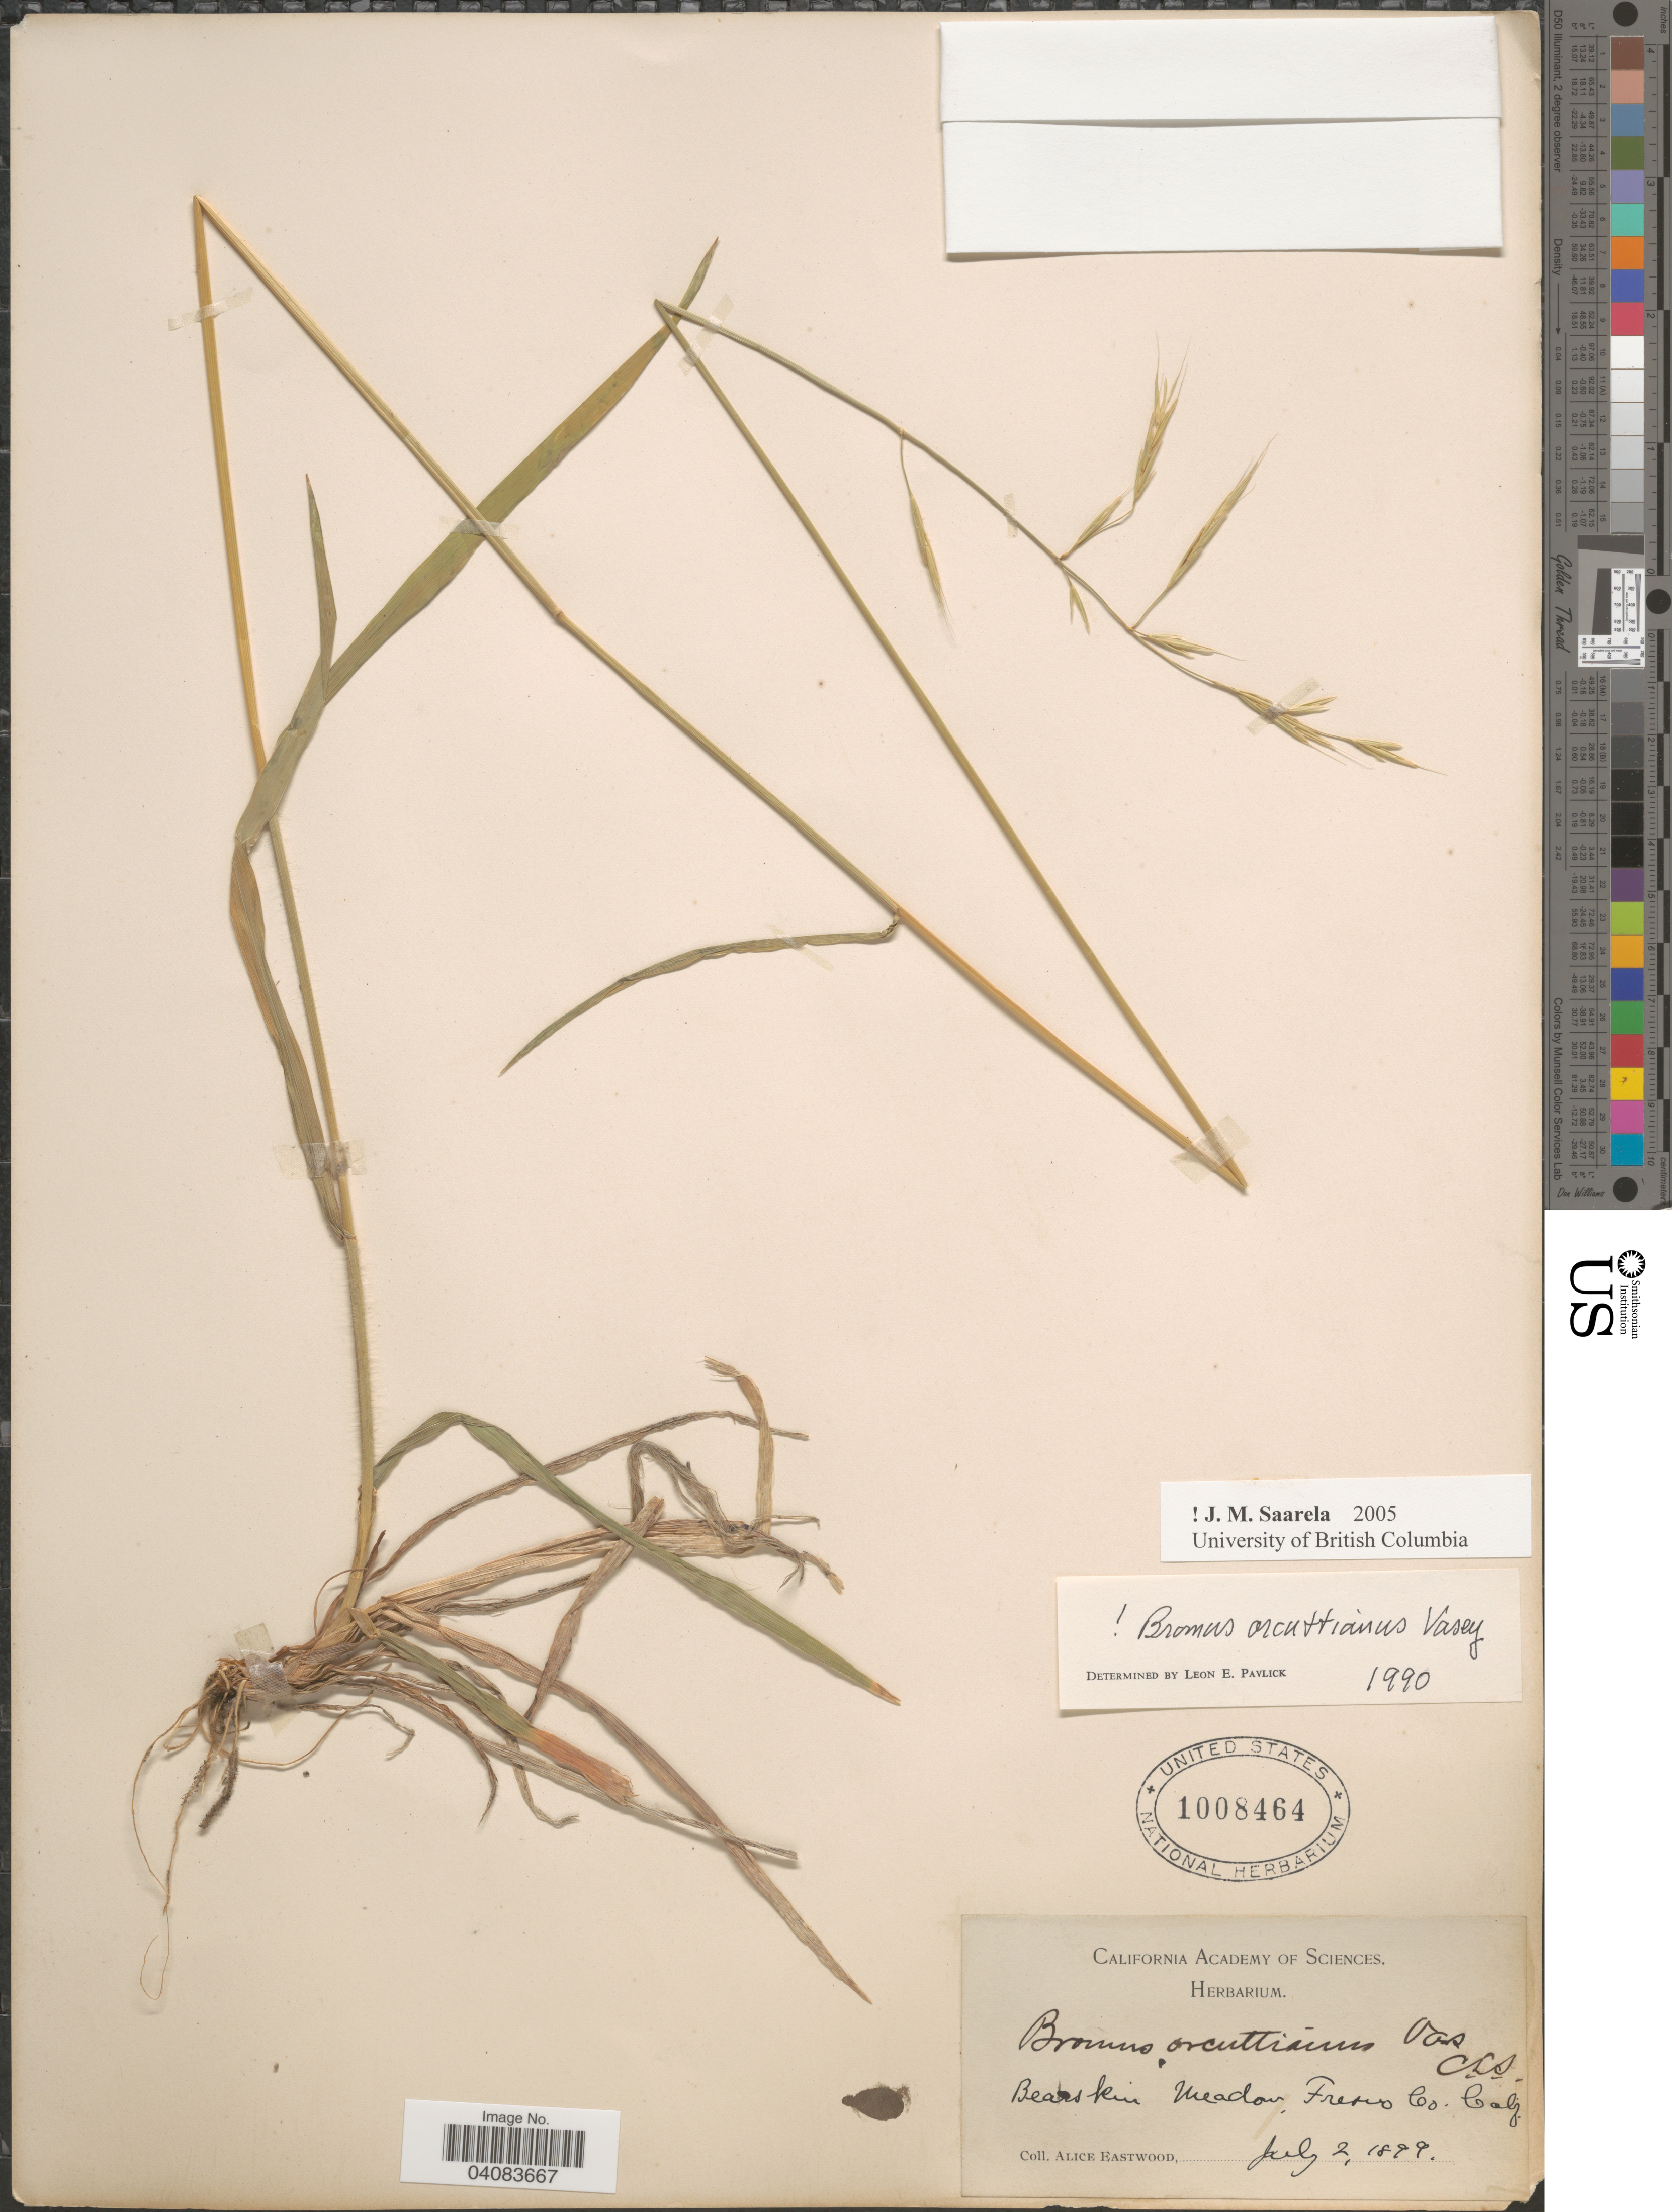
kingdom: Plantae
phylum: Tracheophyta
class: Liliopsida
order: Poales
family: Poaceae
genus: Bromus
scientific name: Bromus orcuttianus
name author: Vasey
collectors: A. Eastwood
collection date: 1899-07-02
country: United States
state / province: California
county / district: Fresno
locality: Bearskin Meadow, Fresno Co.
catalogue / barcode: US 1008464